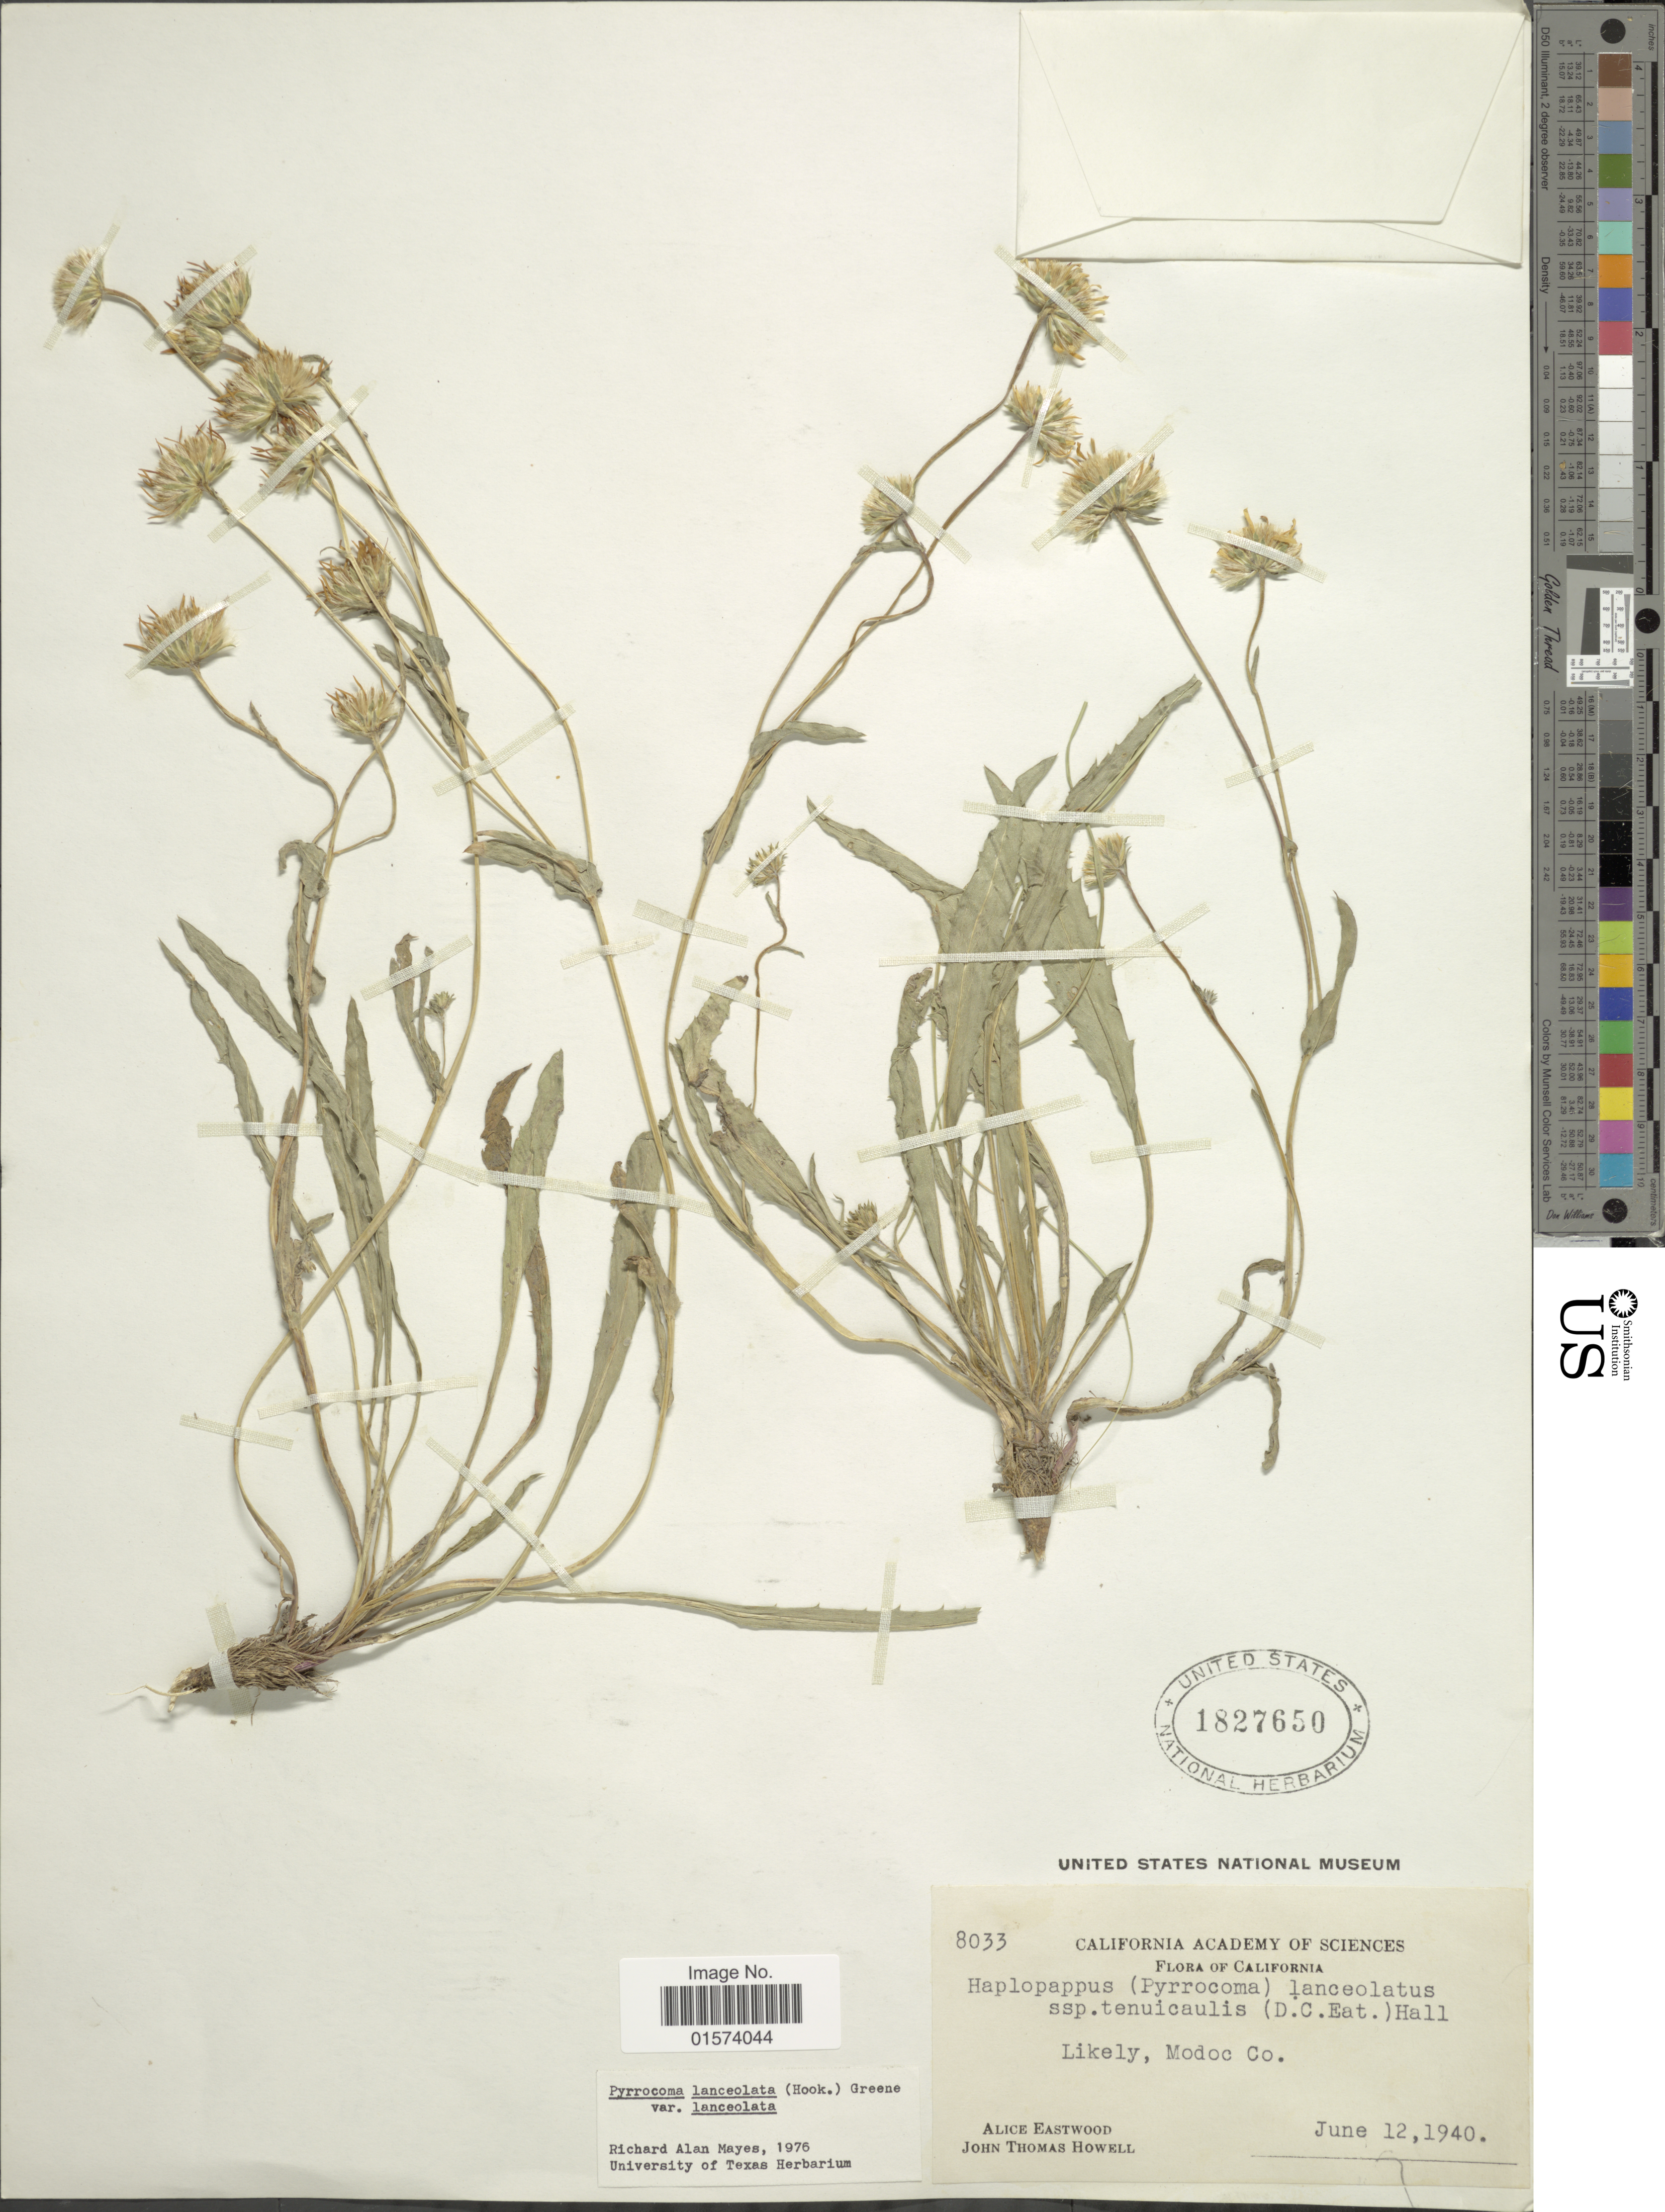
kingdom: Plantae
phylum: Tracheophyta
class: Magnoliopsida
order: Asterales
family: Asteraceae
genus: Pyrrocoma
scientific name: Pyrrocoma lanceolata var. lanceolata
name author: (Hook.) Greene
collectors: A. Eastwood & J. T. Howell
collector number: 8033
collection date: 1940-06-12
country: United States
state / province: California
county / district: Modoc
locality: Likely Modoc Co.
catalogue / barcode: US 1827650